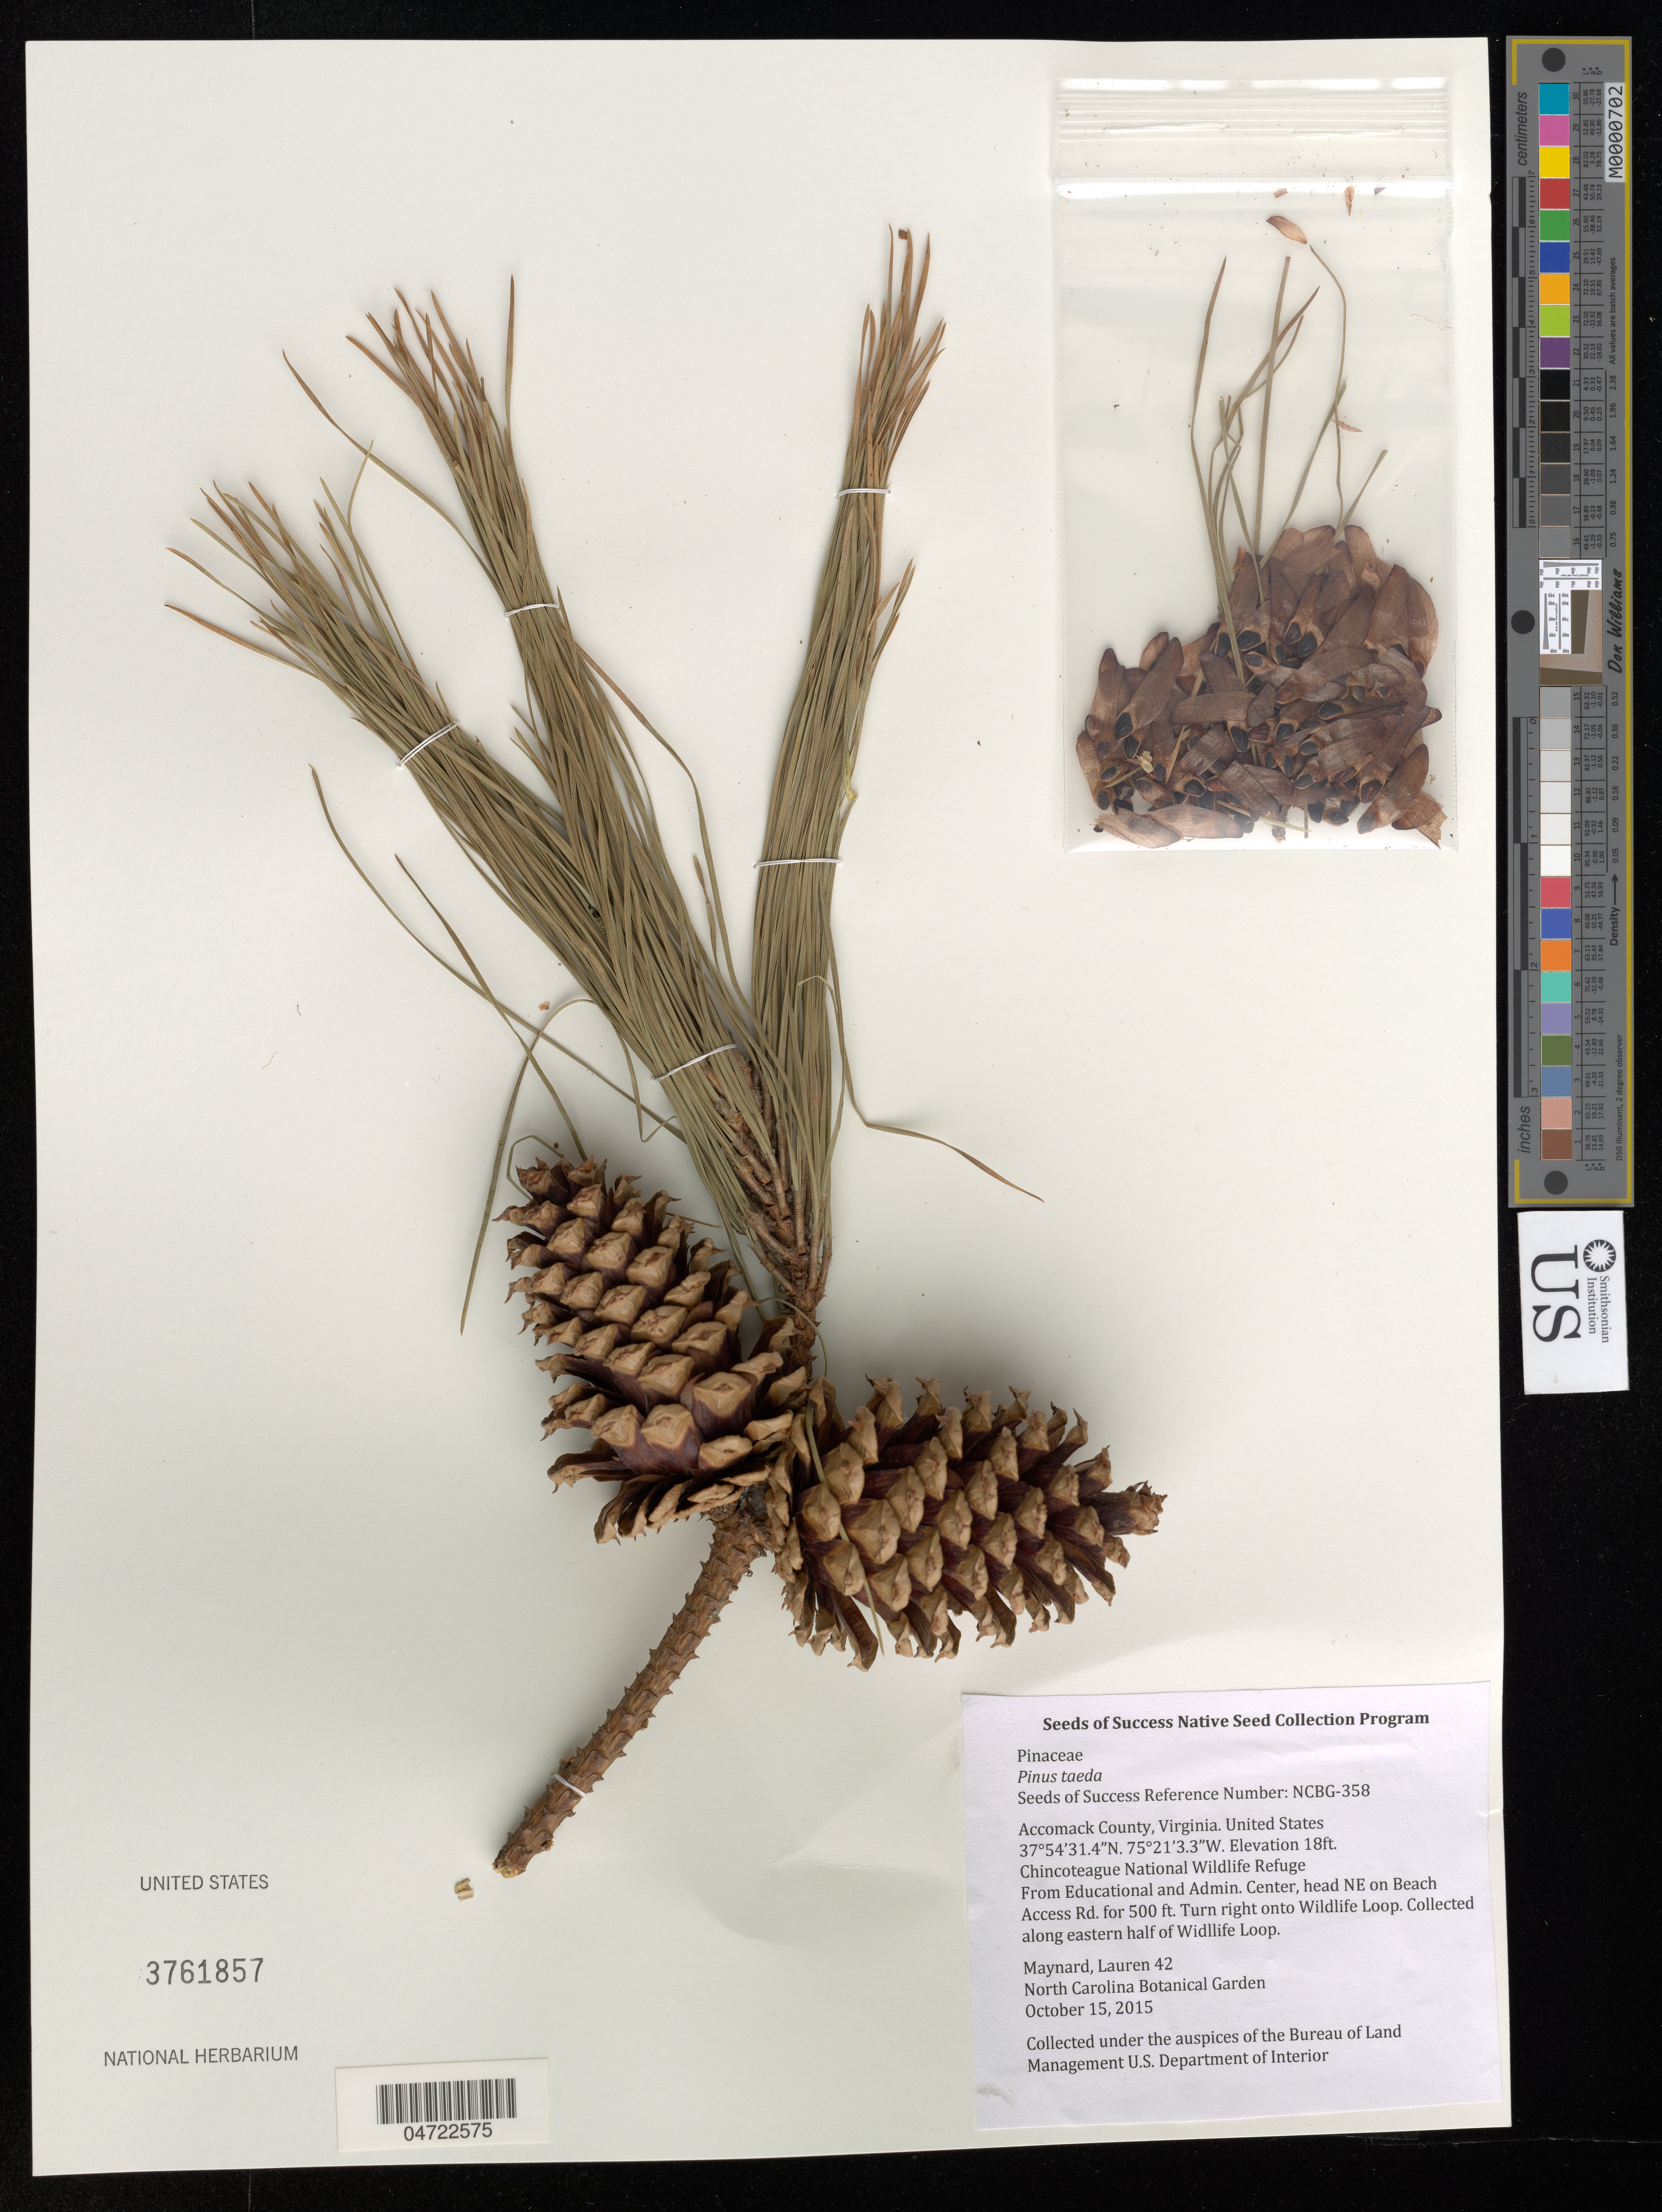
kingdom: Plantae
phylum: Tracheophyta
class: Pinopsida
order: Pinales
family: Pinaceae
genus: Pinus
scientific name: Pinus taeda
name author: L.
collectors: L. Maynard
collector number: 42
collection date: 2015-10-15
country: United States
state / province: Virginia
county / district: Accomack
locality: Chincoteague National Wildlife Refuge From Educational and Admin. Center, head NE on Beach Access Rd. for 500 ft. Turn right onto Wildlife Loop. Collected along eastern half of Widllife Loop.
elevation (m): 5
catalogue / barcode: US 3761857